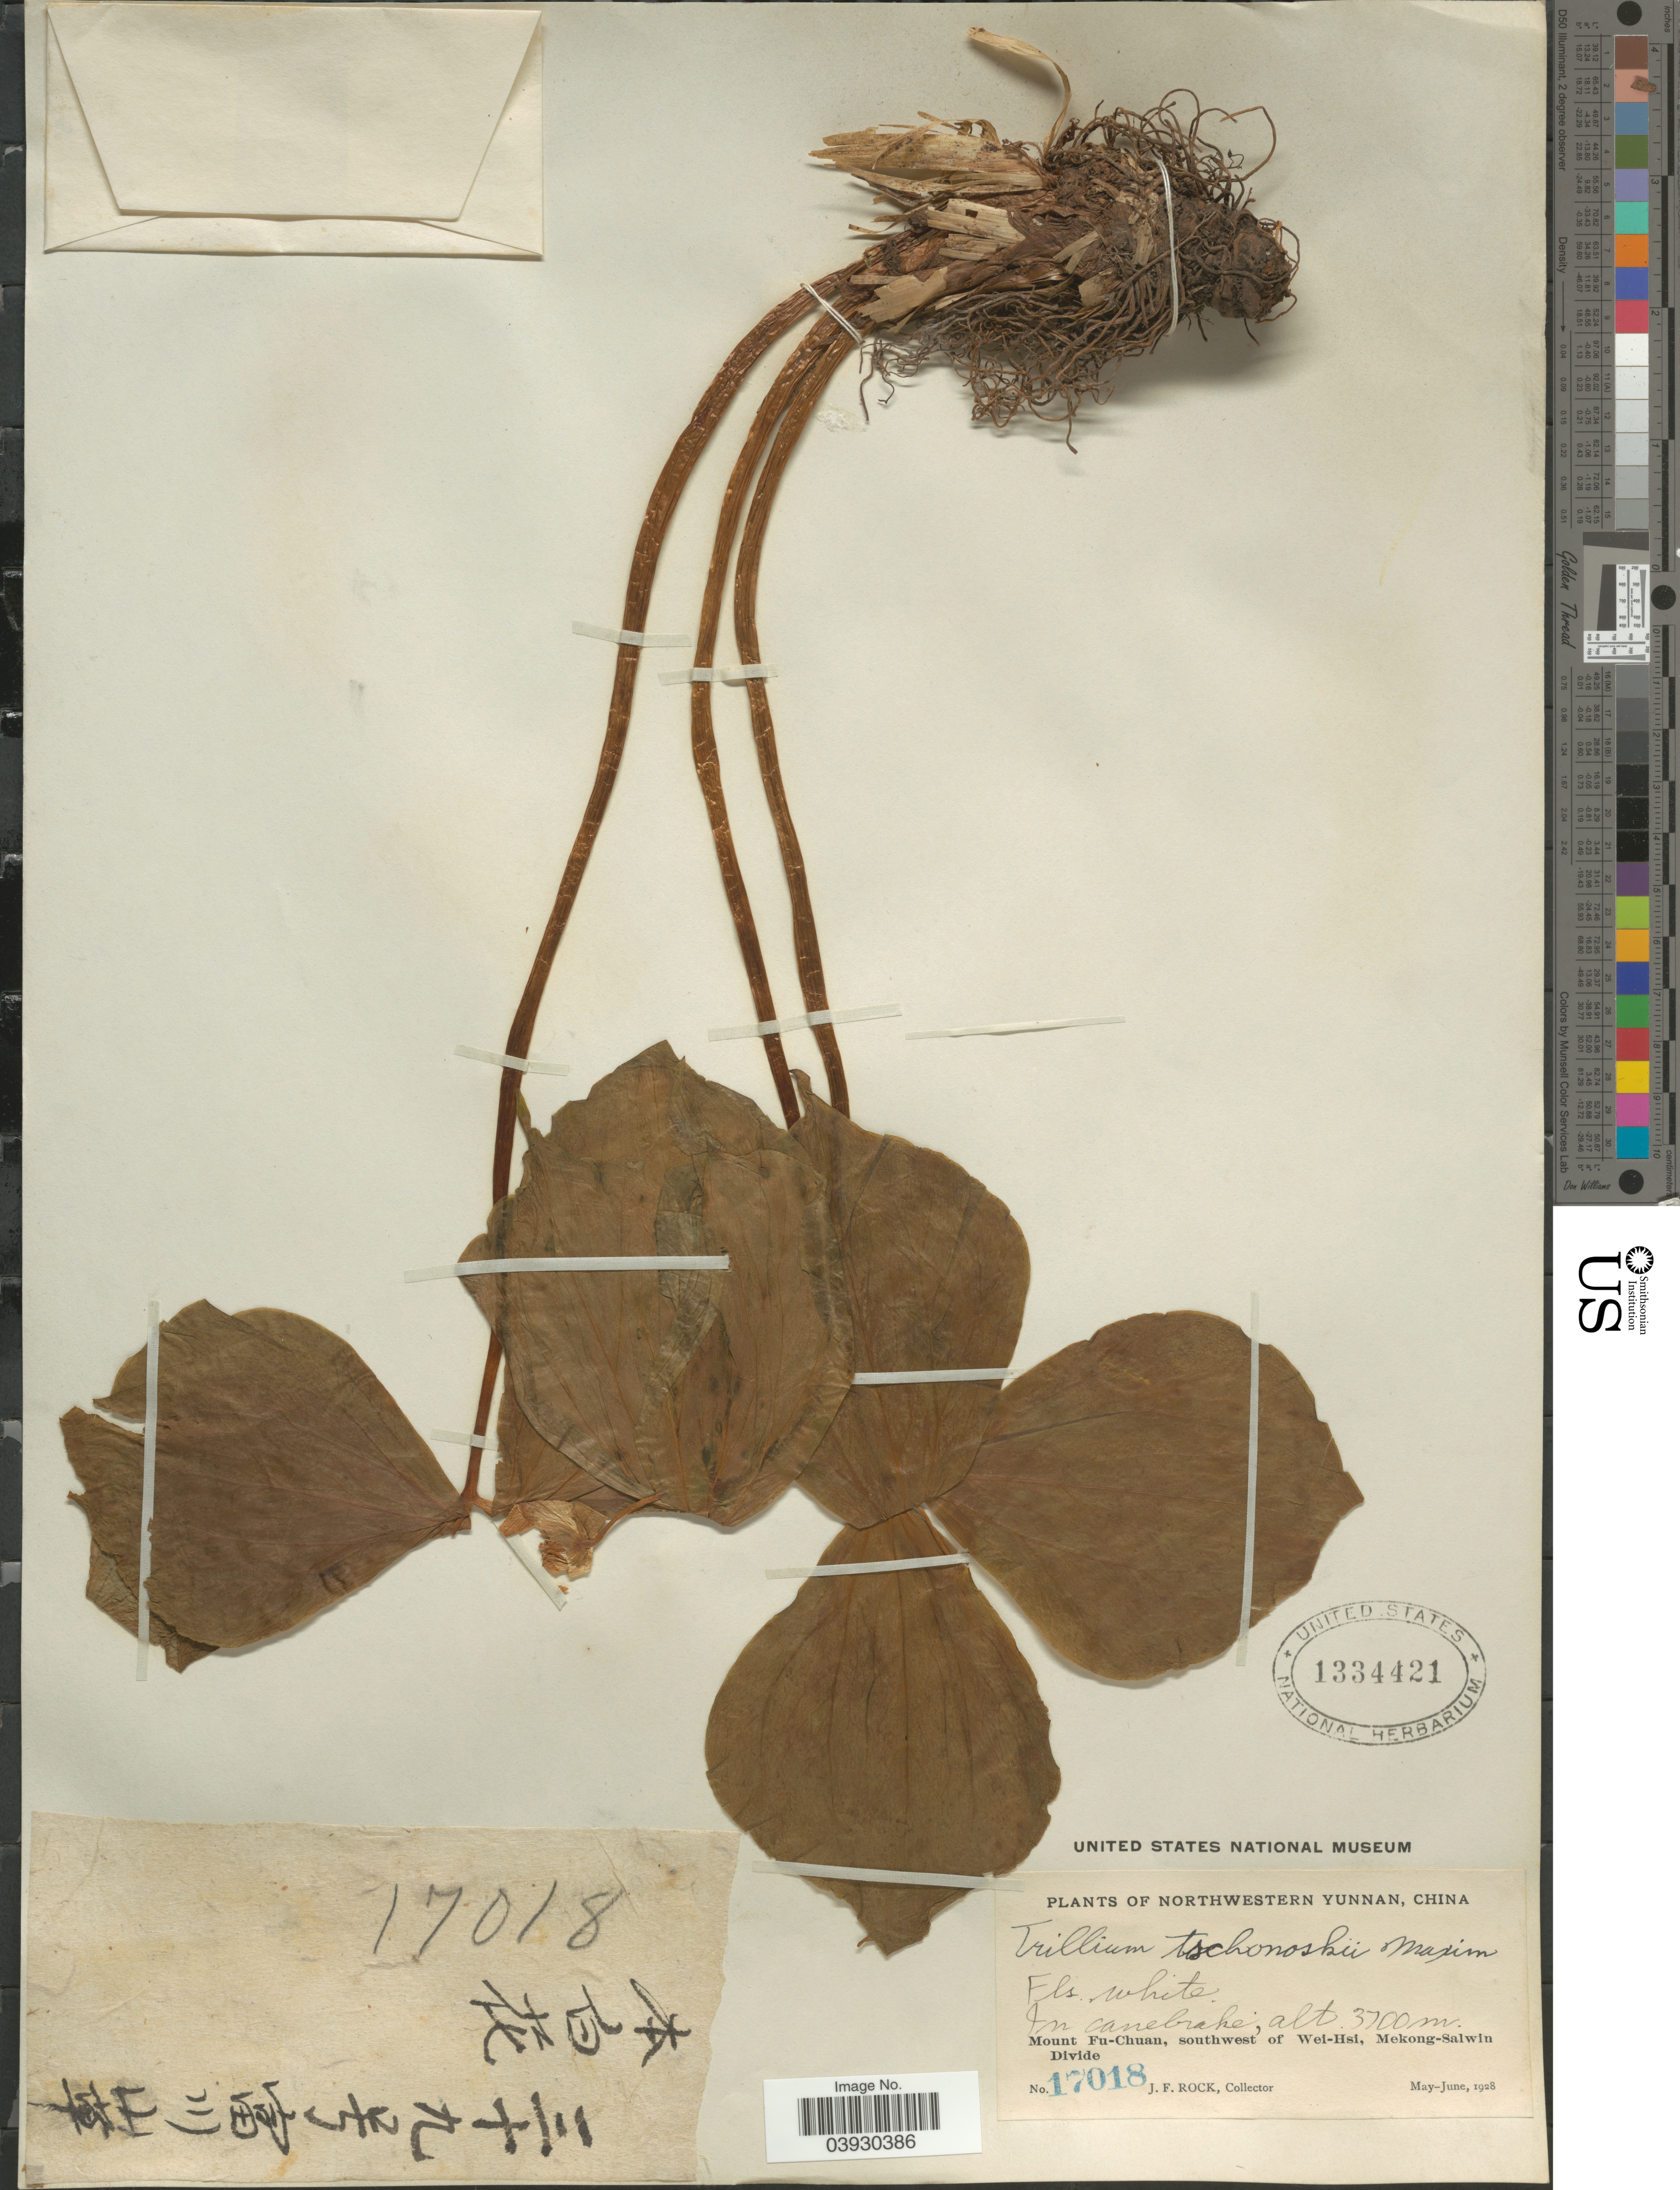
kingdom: Plantae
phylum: Tracheophyta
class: Liliopsida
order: Liliales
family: Melanthiaceae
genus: Trillium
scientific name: Trillium tschonoskii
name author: Maxim.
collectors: J. Rock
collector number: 17018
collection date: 1928-05/1928-06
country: China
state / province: Yunnan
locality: Northwestern Yunnan. Mount Fu-Chuan, southwest of Wei-Hsi, Mekong-Salwin Divide.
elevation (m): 3700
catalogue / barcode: US 1334421